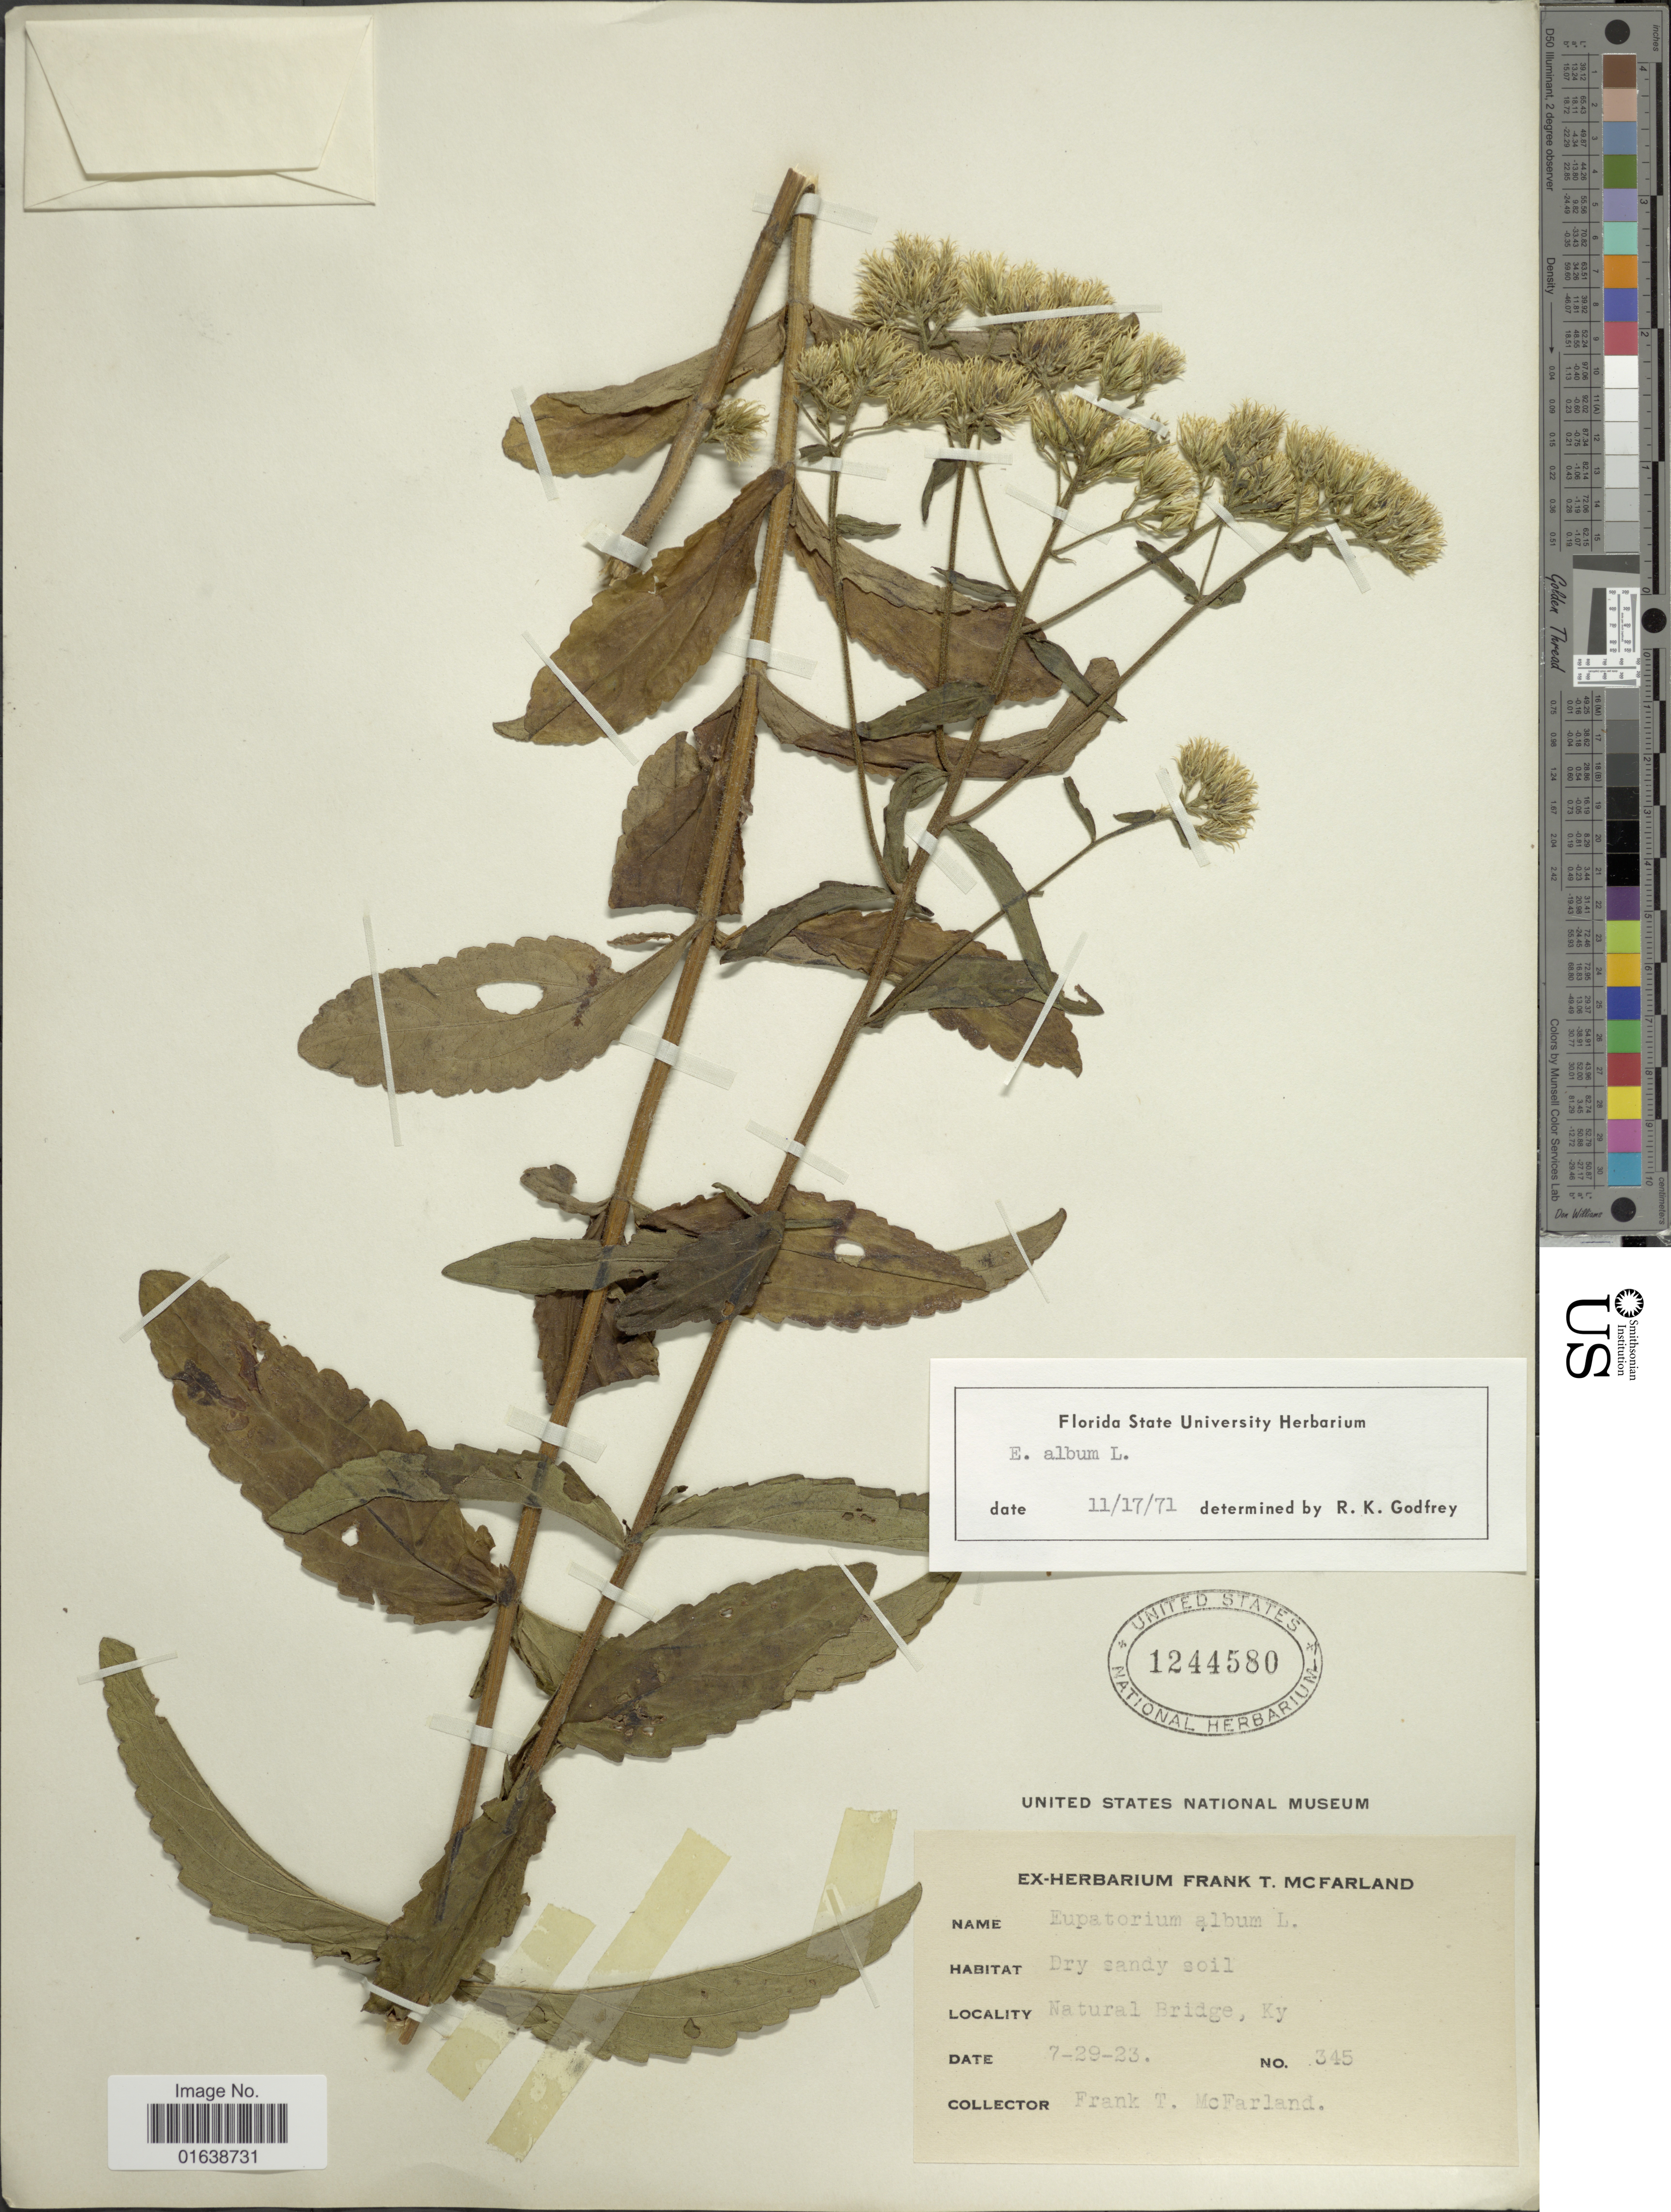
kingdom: Plantae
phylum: Tracheophyta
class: Magnoliopsida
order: Asterales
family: Asteraceae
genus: Eupatorium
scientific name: Eupatorium album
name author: L.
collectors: F. McFarland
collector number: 345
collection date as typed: Transcribed d/m/y: 29/7/23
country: United States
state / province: Kentucky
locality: Natural Bridge, Ky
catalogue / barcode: US 1244580